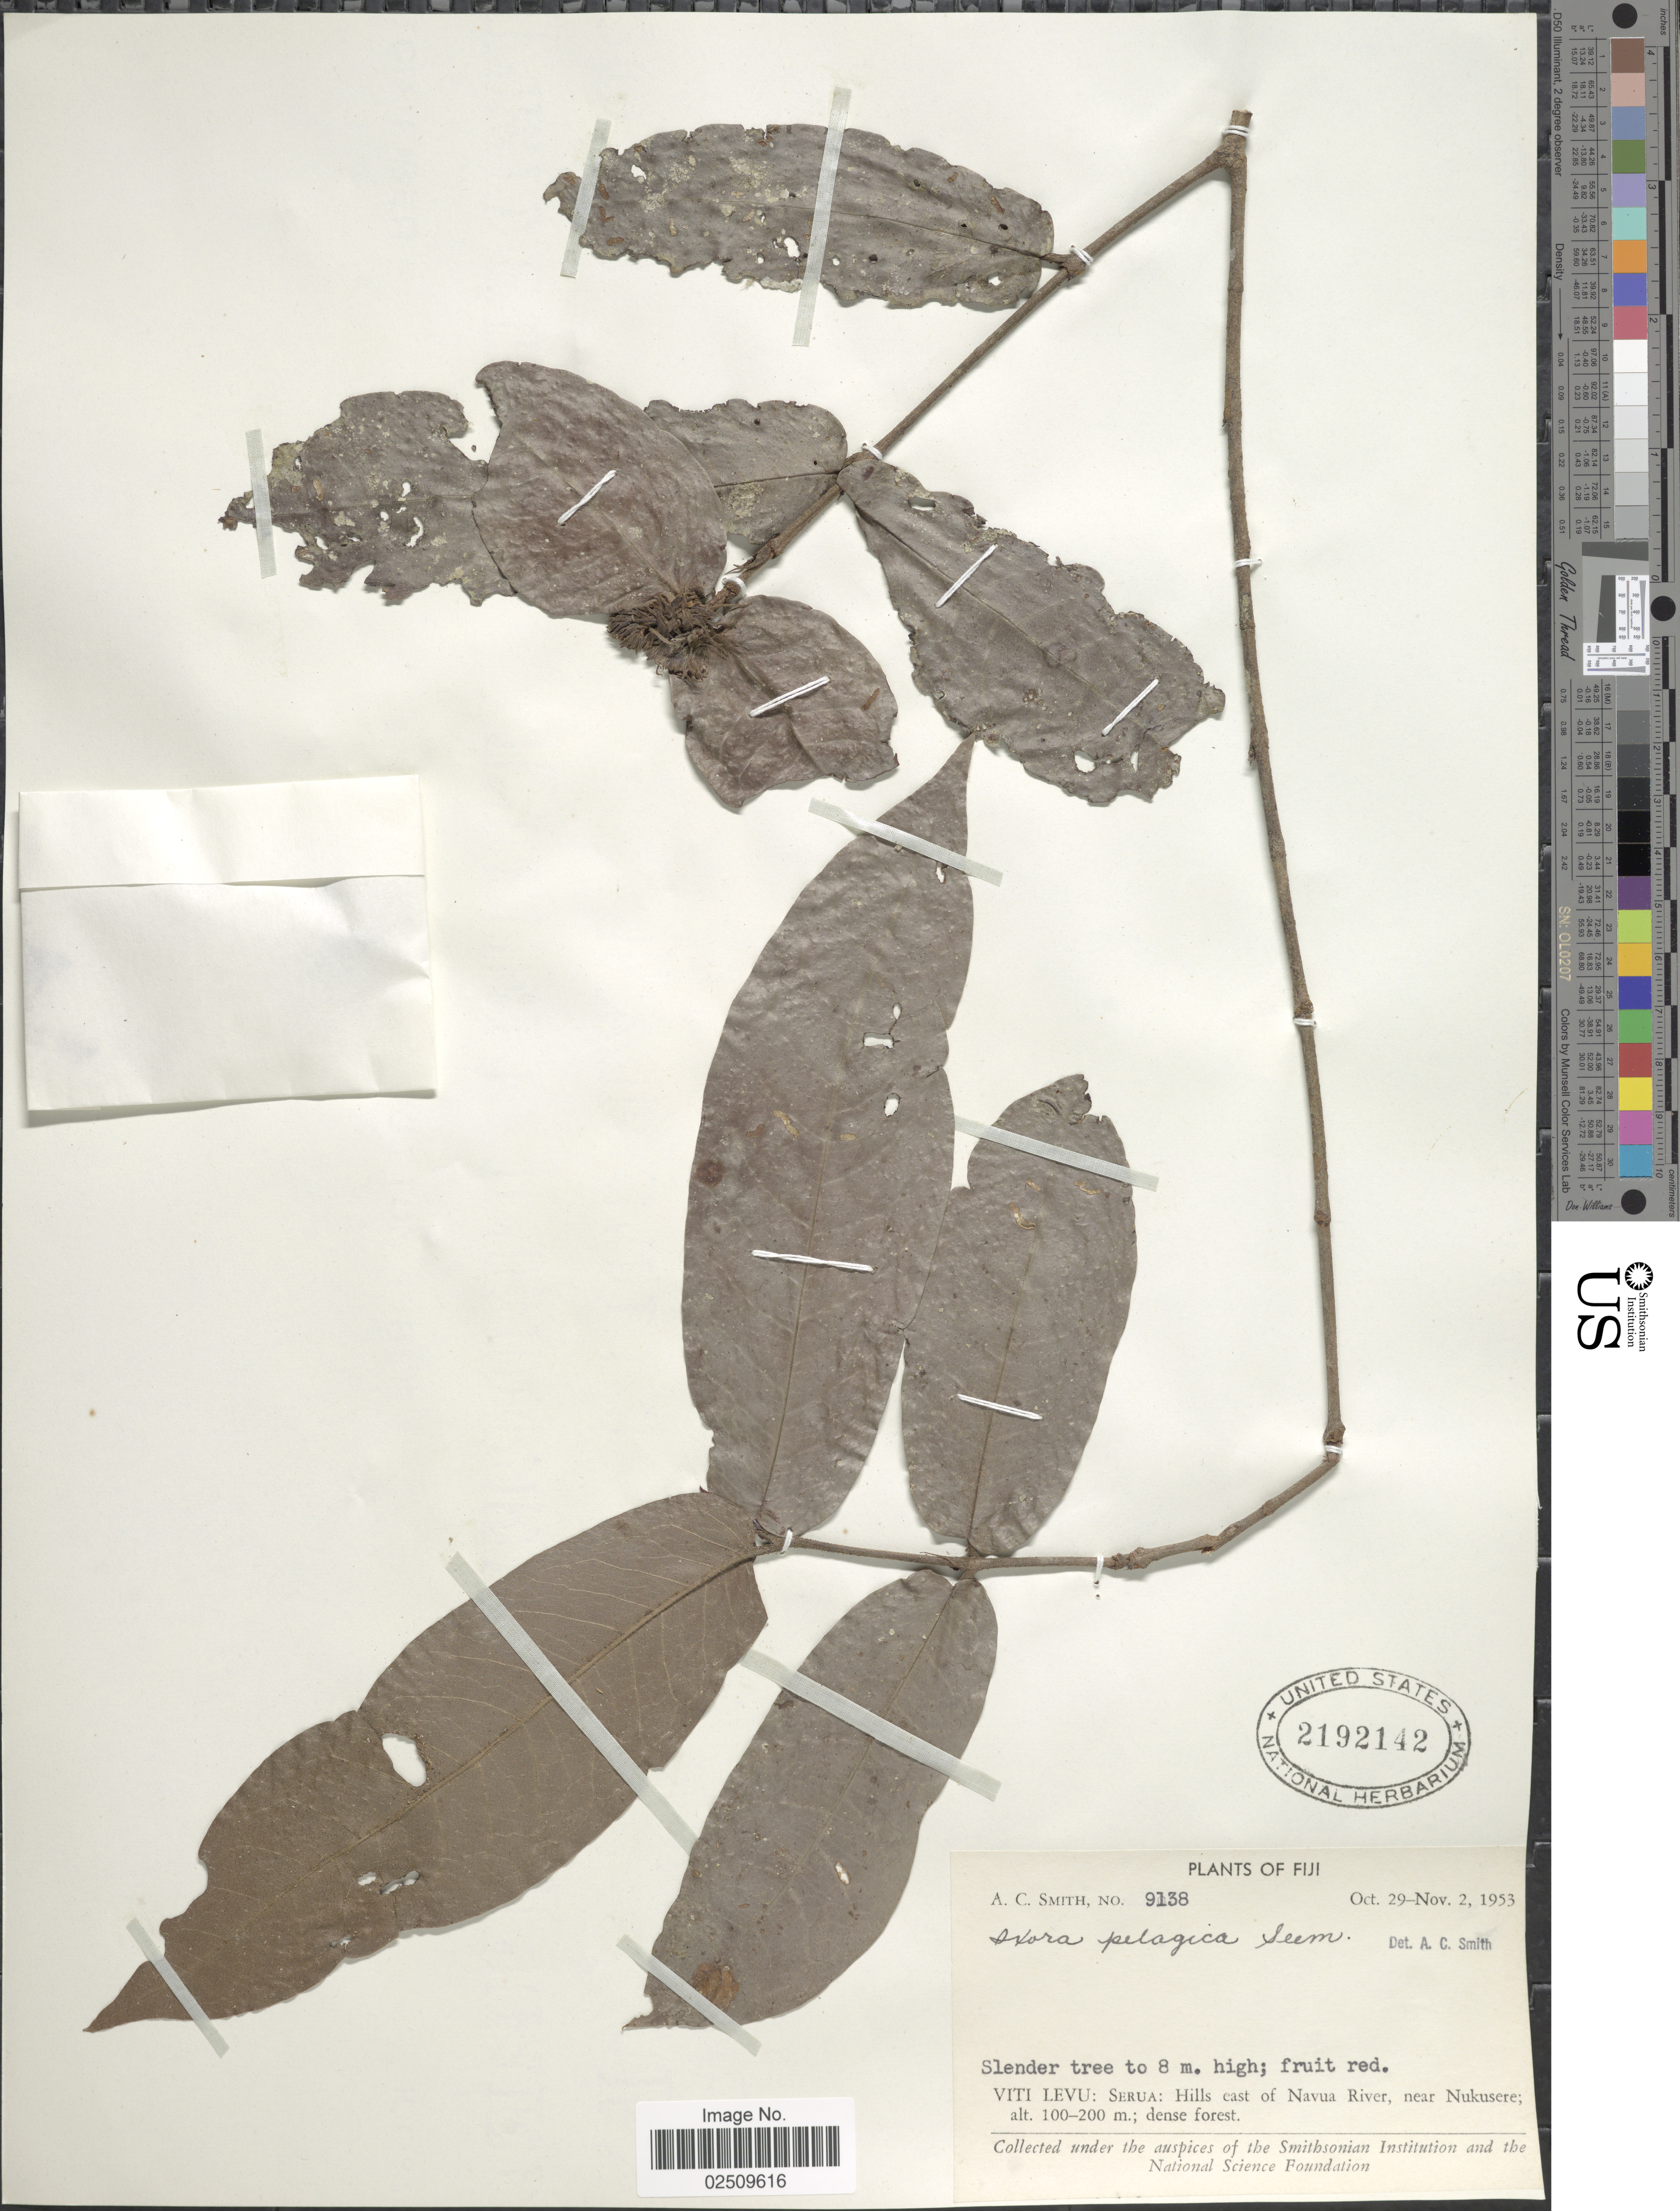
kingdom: Plantae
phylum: Tracheophyta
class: Magnoliopsida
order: Gentianales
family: Rubiaceae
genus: Ixora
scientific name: Ixora pelagia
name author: Seem.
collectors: A. C. Smith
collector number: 9138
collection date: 1953-10-29/1953-11-02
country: Fiji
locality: Viti Levu: Serua: Hills east of Navua River, near Nukusere; dense forest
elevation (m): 100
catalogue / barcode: US 2192142